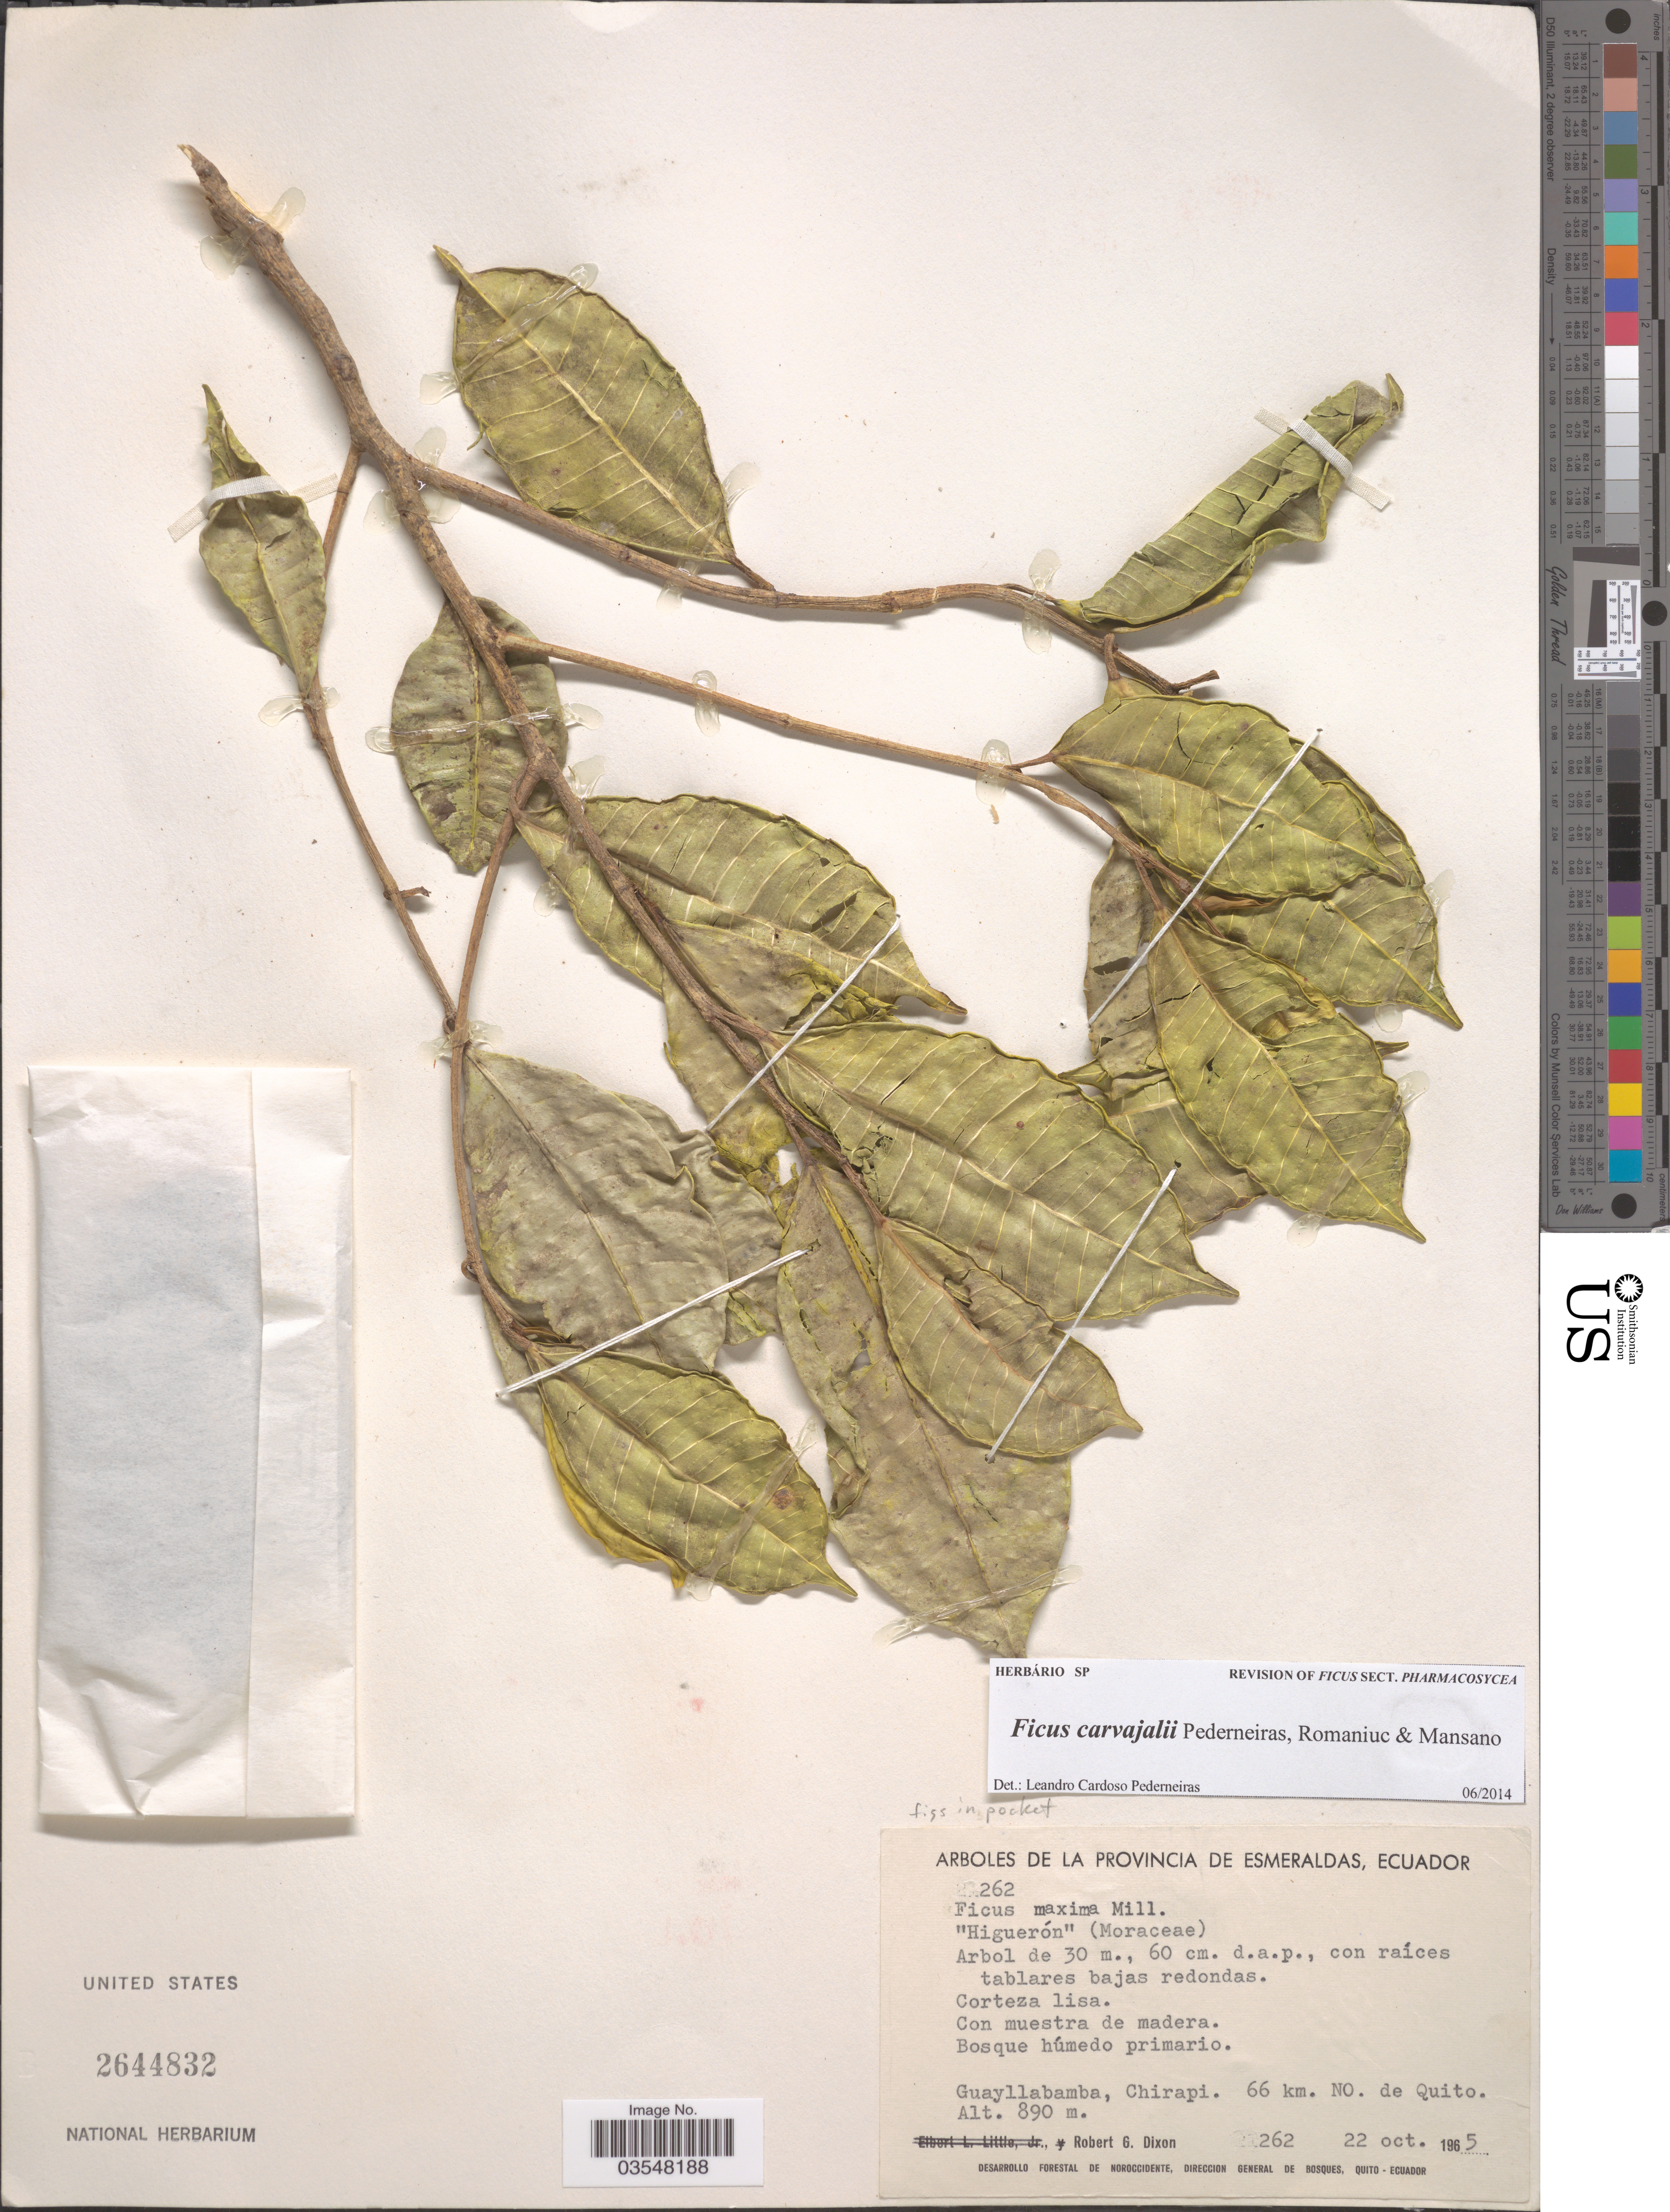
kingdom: Plantae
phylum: Tracheophyta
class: Magnoliopsida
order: Rosales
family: Moraceae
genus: Ficus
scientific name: Ficus carvajalii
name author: Pedern. et al.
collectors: R. G. Dixon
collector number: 262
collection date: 1965-10-22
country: Ecuador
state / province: Esmeraldas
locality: Guayllabamba, Chirapi. 66 km. NO. de Quito.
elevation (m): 890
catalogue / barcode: US 2644832